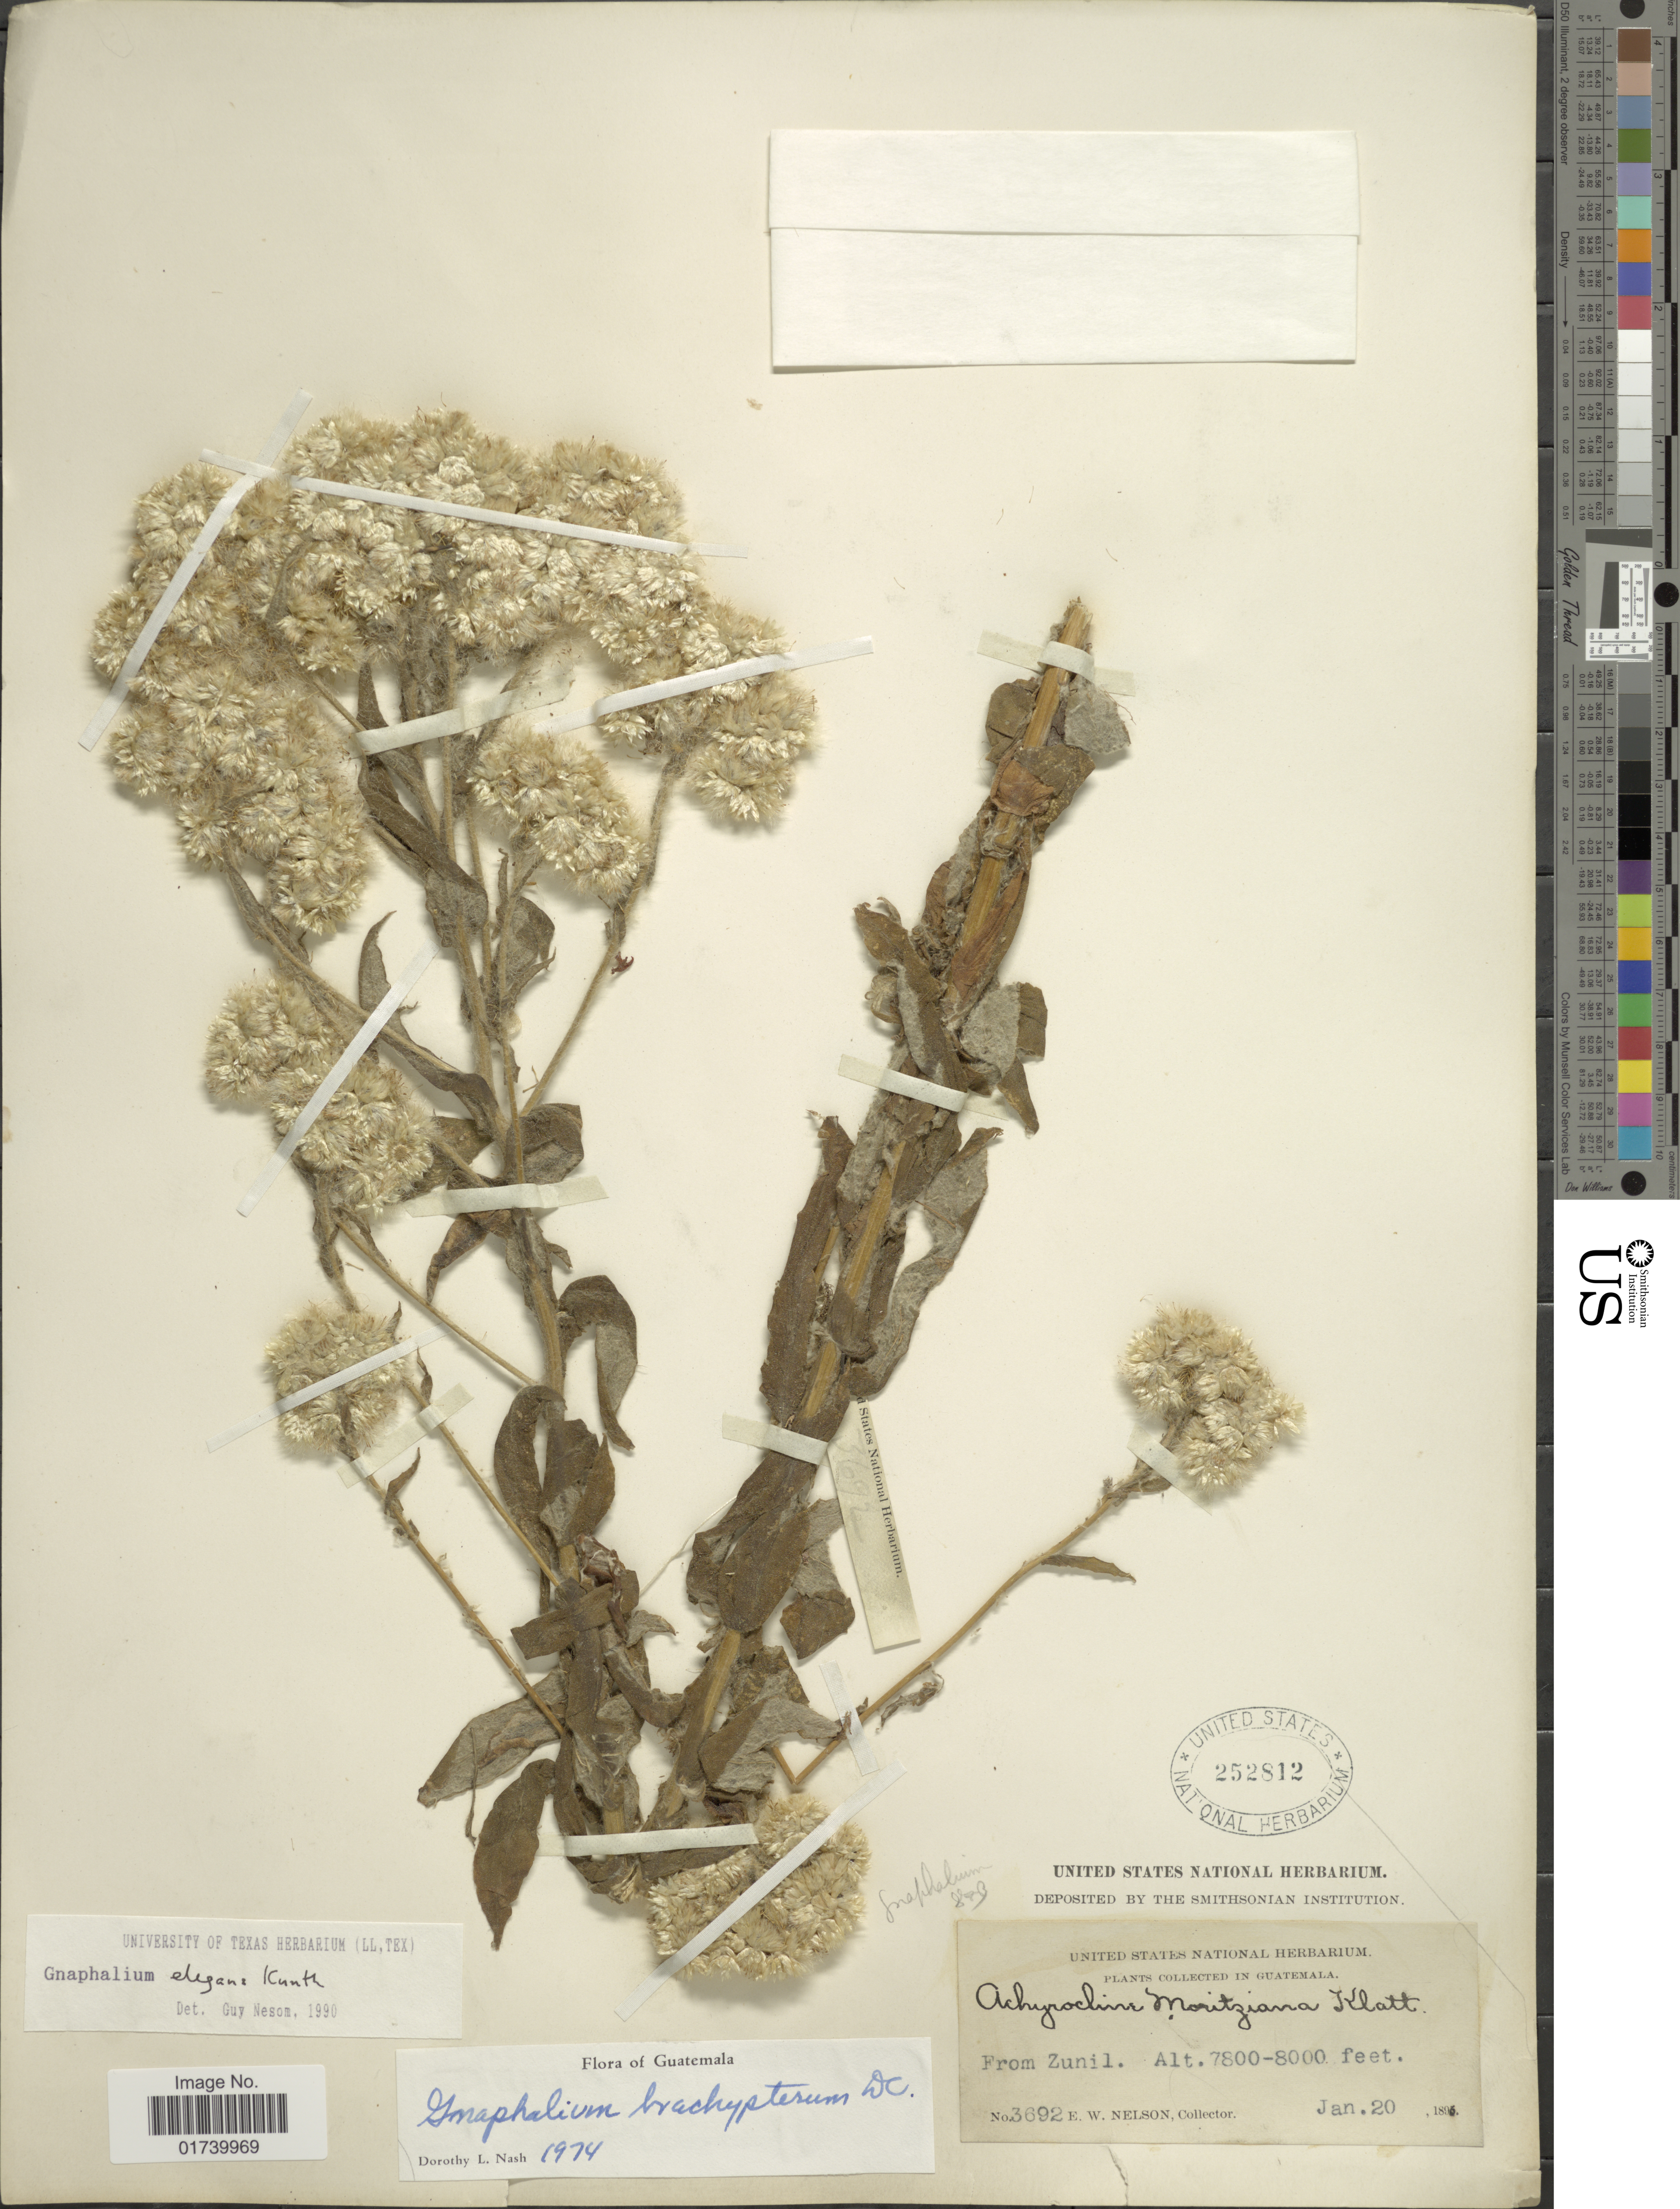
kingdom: Plantae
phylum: Tracheophyta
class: Magnoliopsida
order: Asterales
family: Asteraceae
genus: Pseudognaphalium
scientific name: Pseudognaphalium elegans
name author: (Kunth) Kartesz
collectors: E. W. Nelson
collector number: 3692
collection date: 1895-01-20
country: Guatemala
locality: From Zunil.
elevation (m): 2377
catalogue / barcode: US 252812